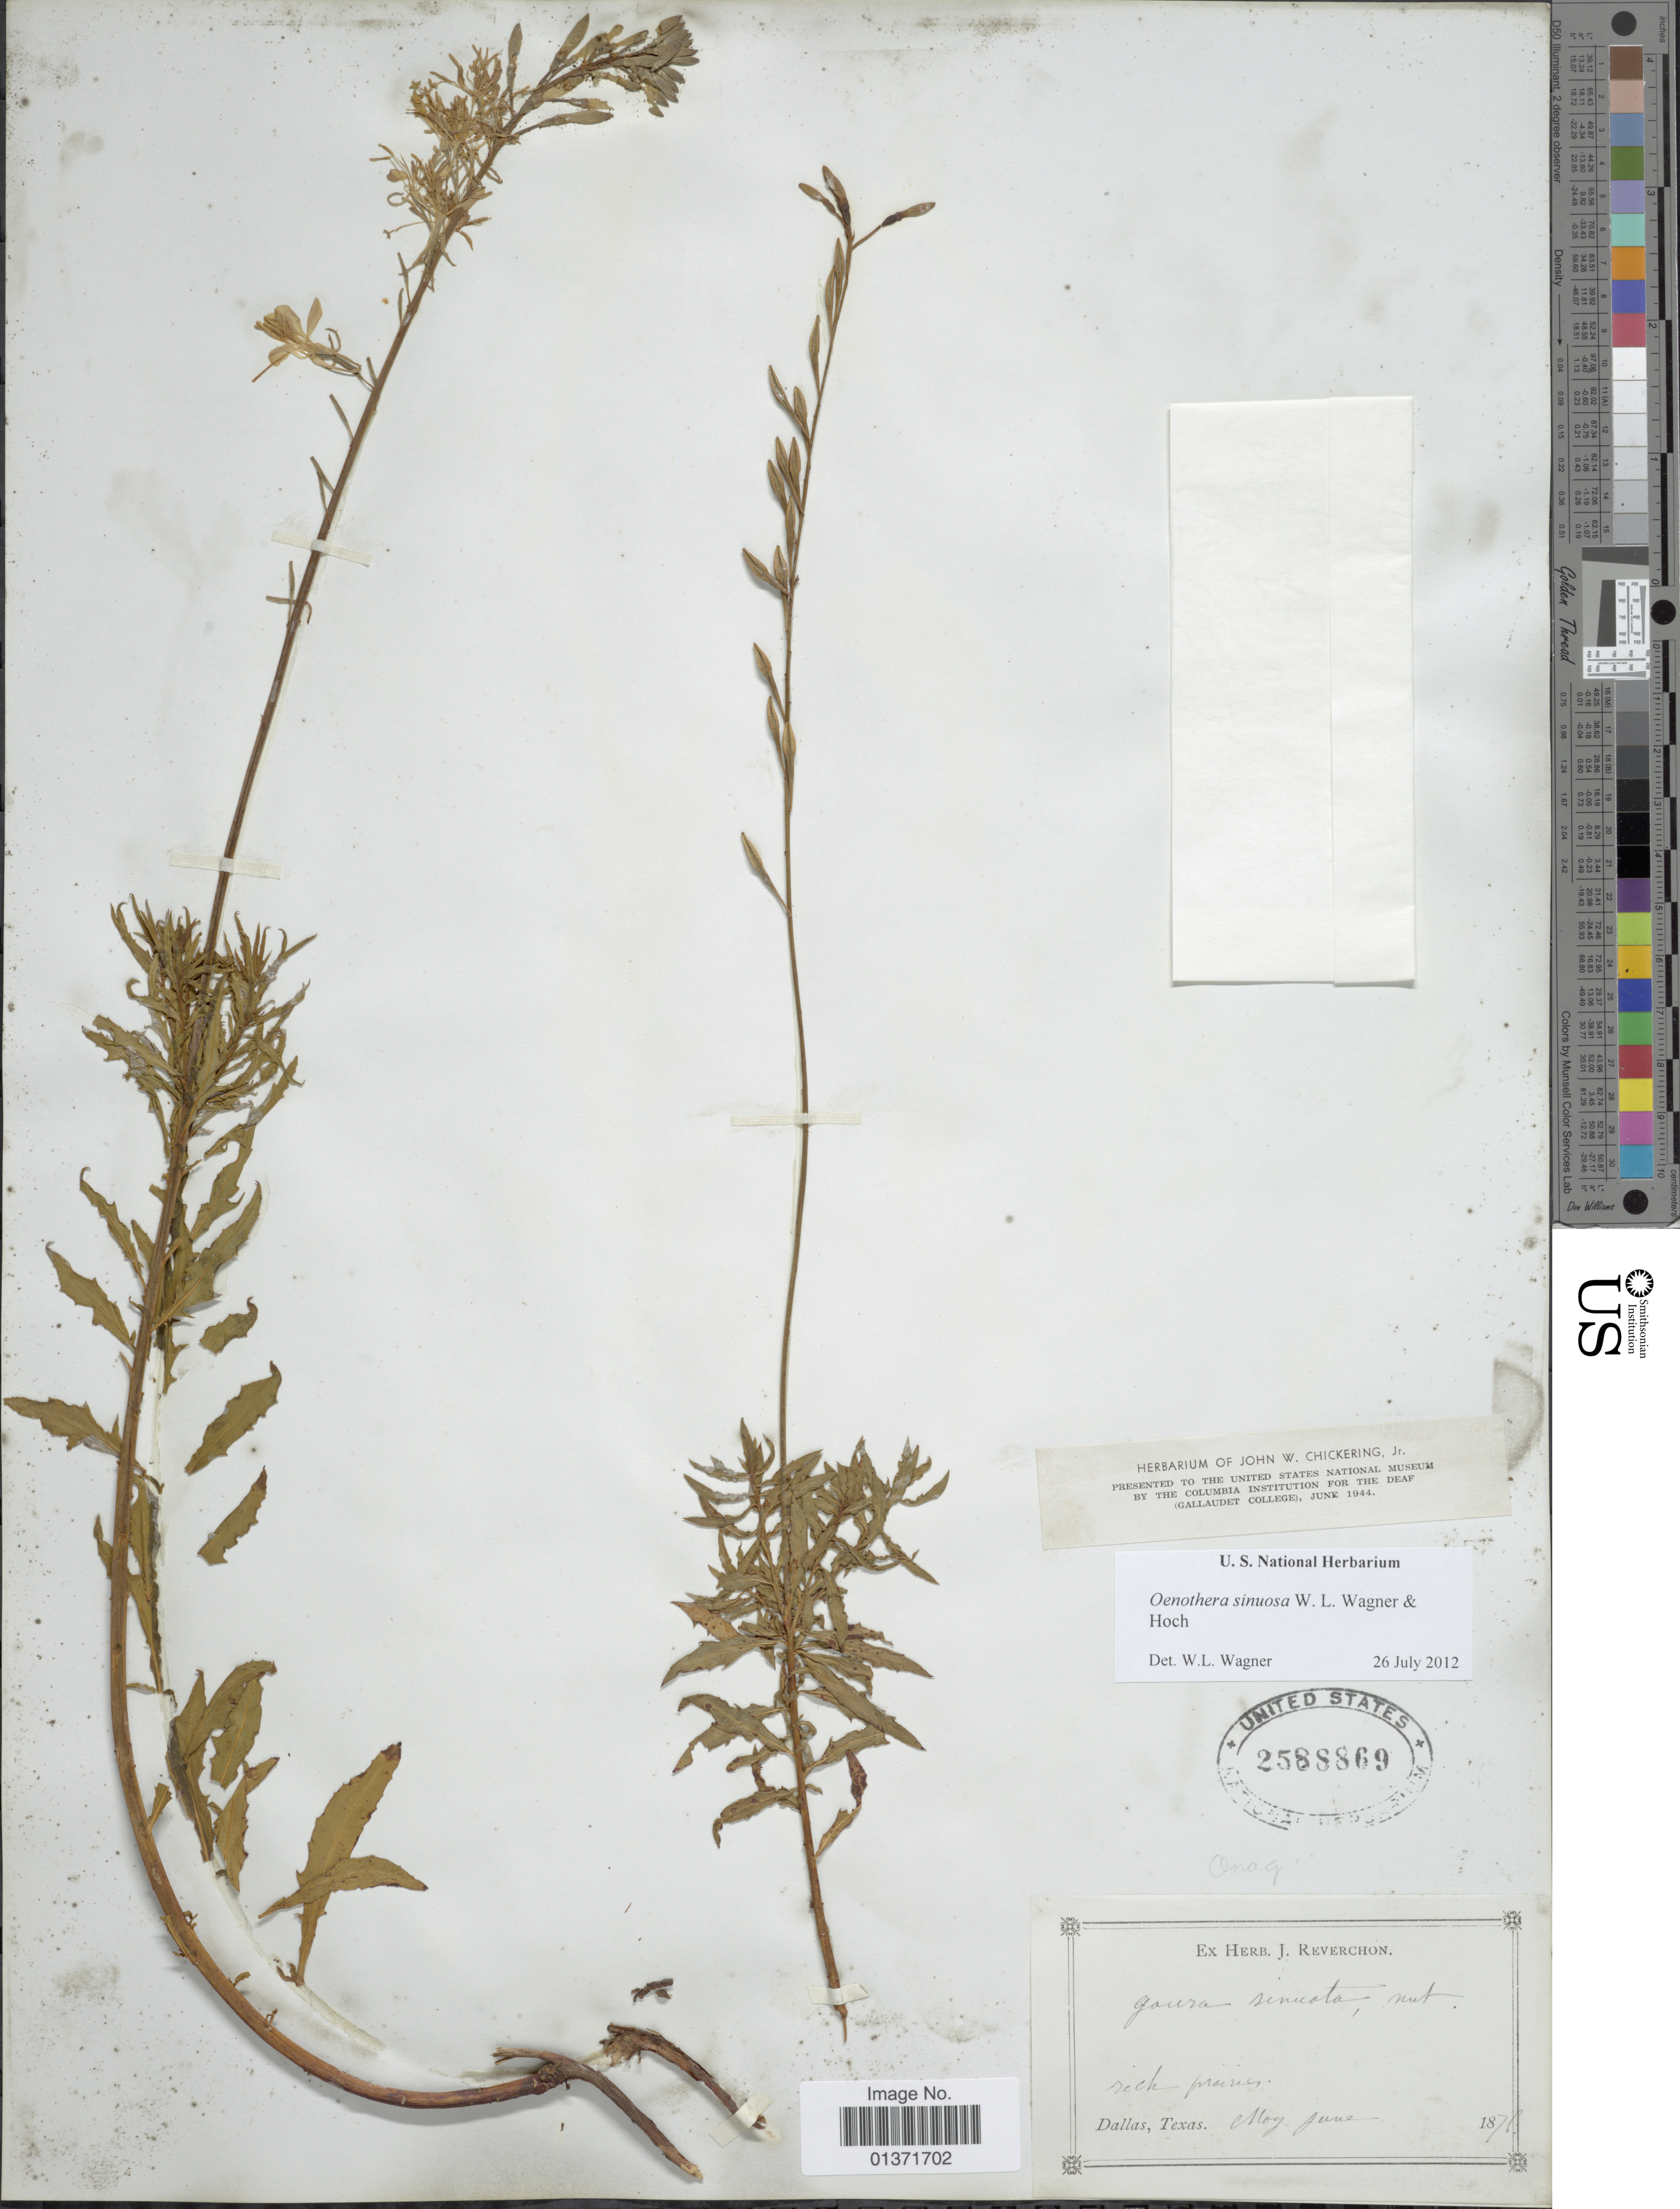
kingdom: Plantae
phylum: Tracheophyta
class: Magnoliopsida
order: Myrtales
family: Onagraceae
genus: Oenothera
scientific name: Oenothera sinuosa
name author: Nutt. ex Ser.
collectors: J. Reverchon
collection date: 1876-05/1876-06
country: United States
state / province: Texas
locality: Dallas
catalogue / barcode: US 2588869